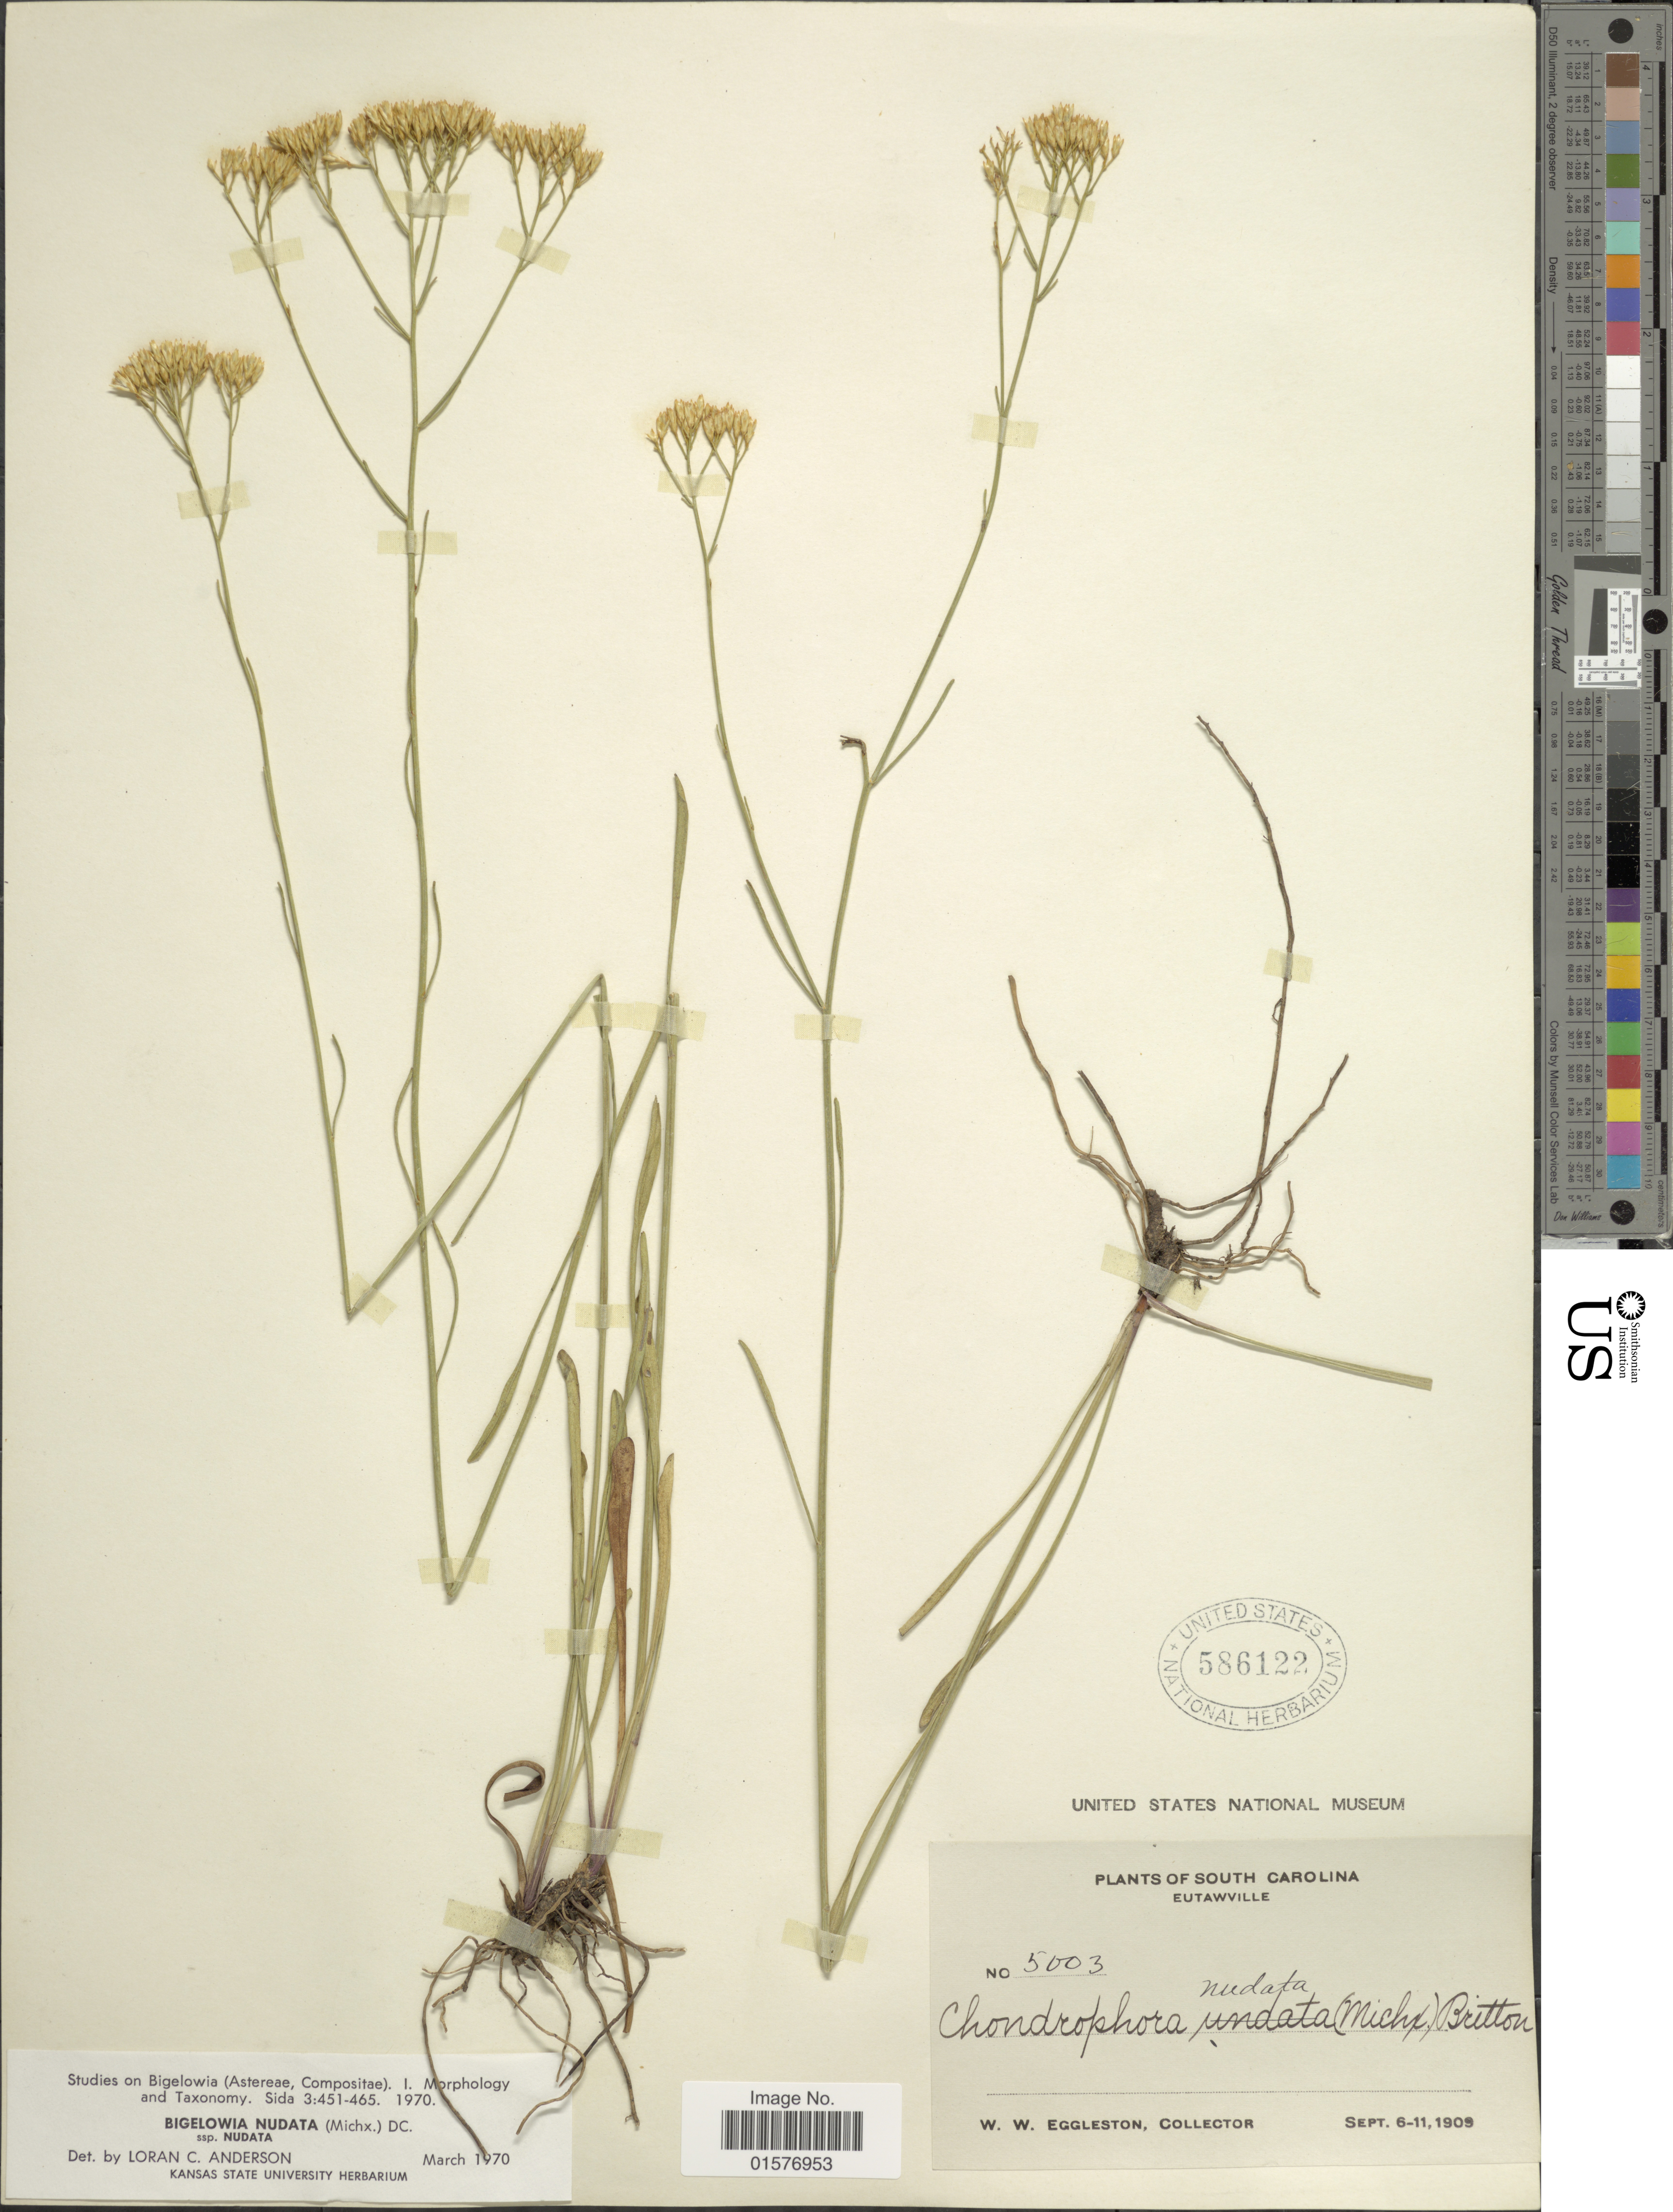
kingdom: Plantae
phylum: Tracheophyta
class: Magnoliopsida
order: Asterales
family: Asteraceae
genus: Bigelowia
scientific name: Bigelowia nudata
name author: (Michx.) DC.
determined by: Urbatsch, Lowell E., Curator (LSU), Louisiana State University (UNITED STATES)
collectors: W. W. Eggleston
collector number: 5003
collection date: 1909-09-06/1909-09-11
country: United States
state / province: South Carolina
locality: Eutawville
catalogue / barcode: US 586122